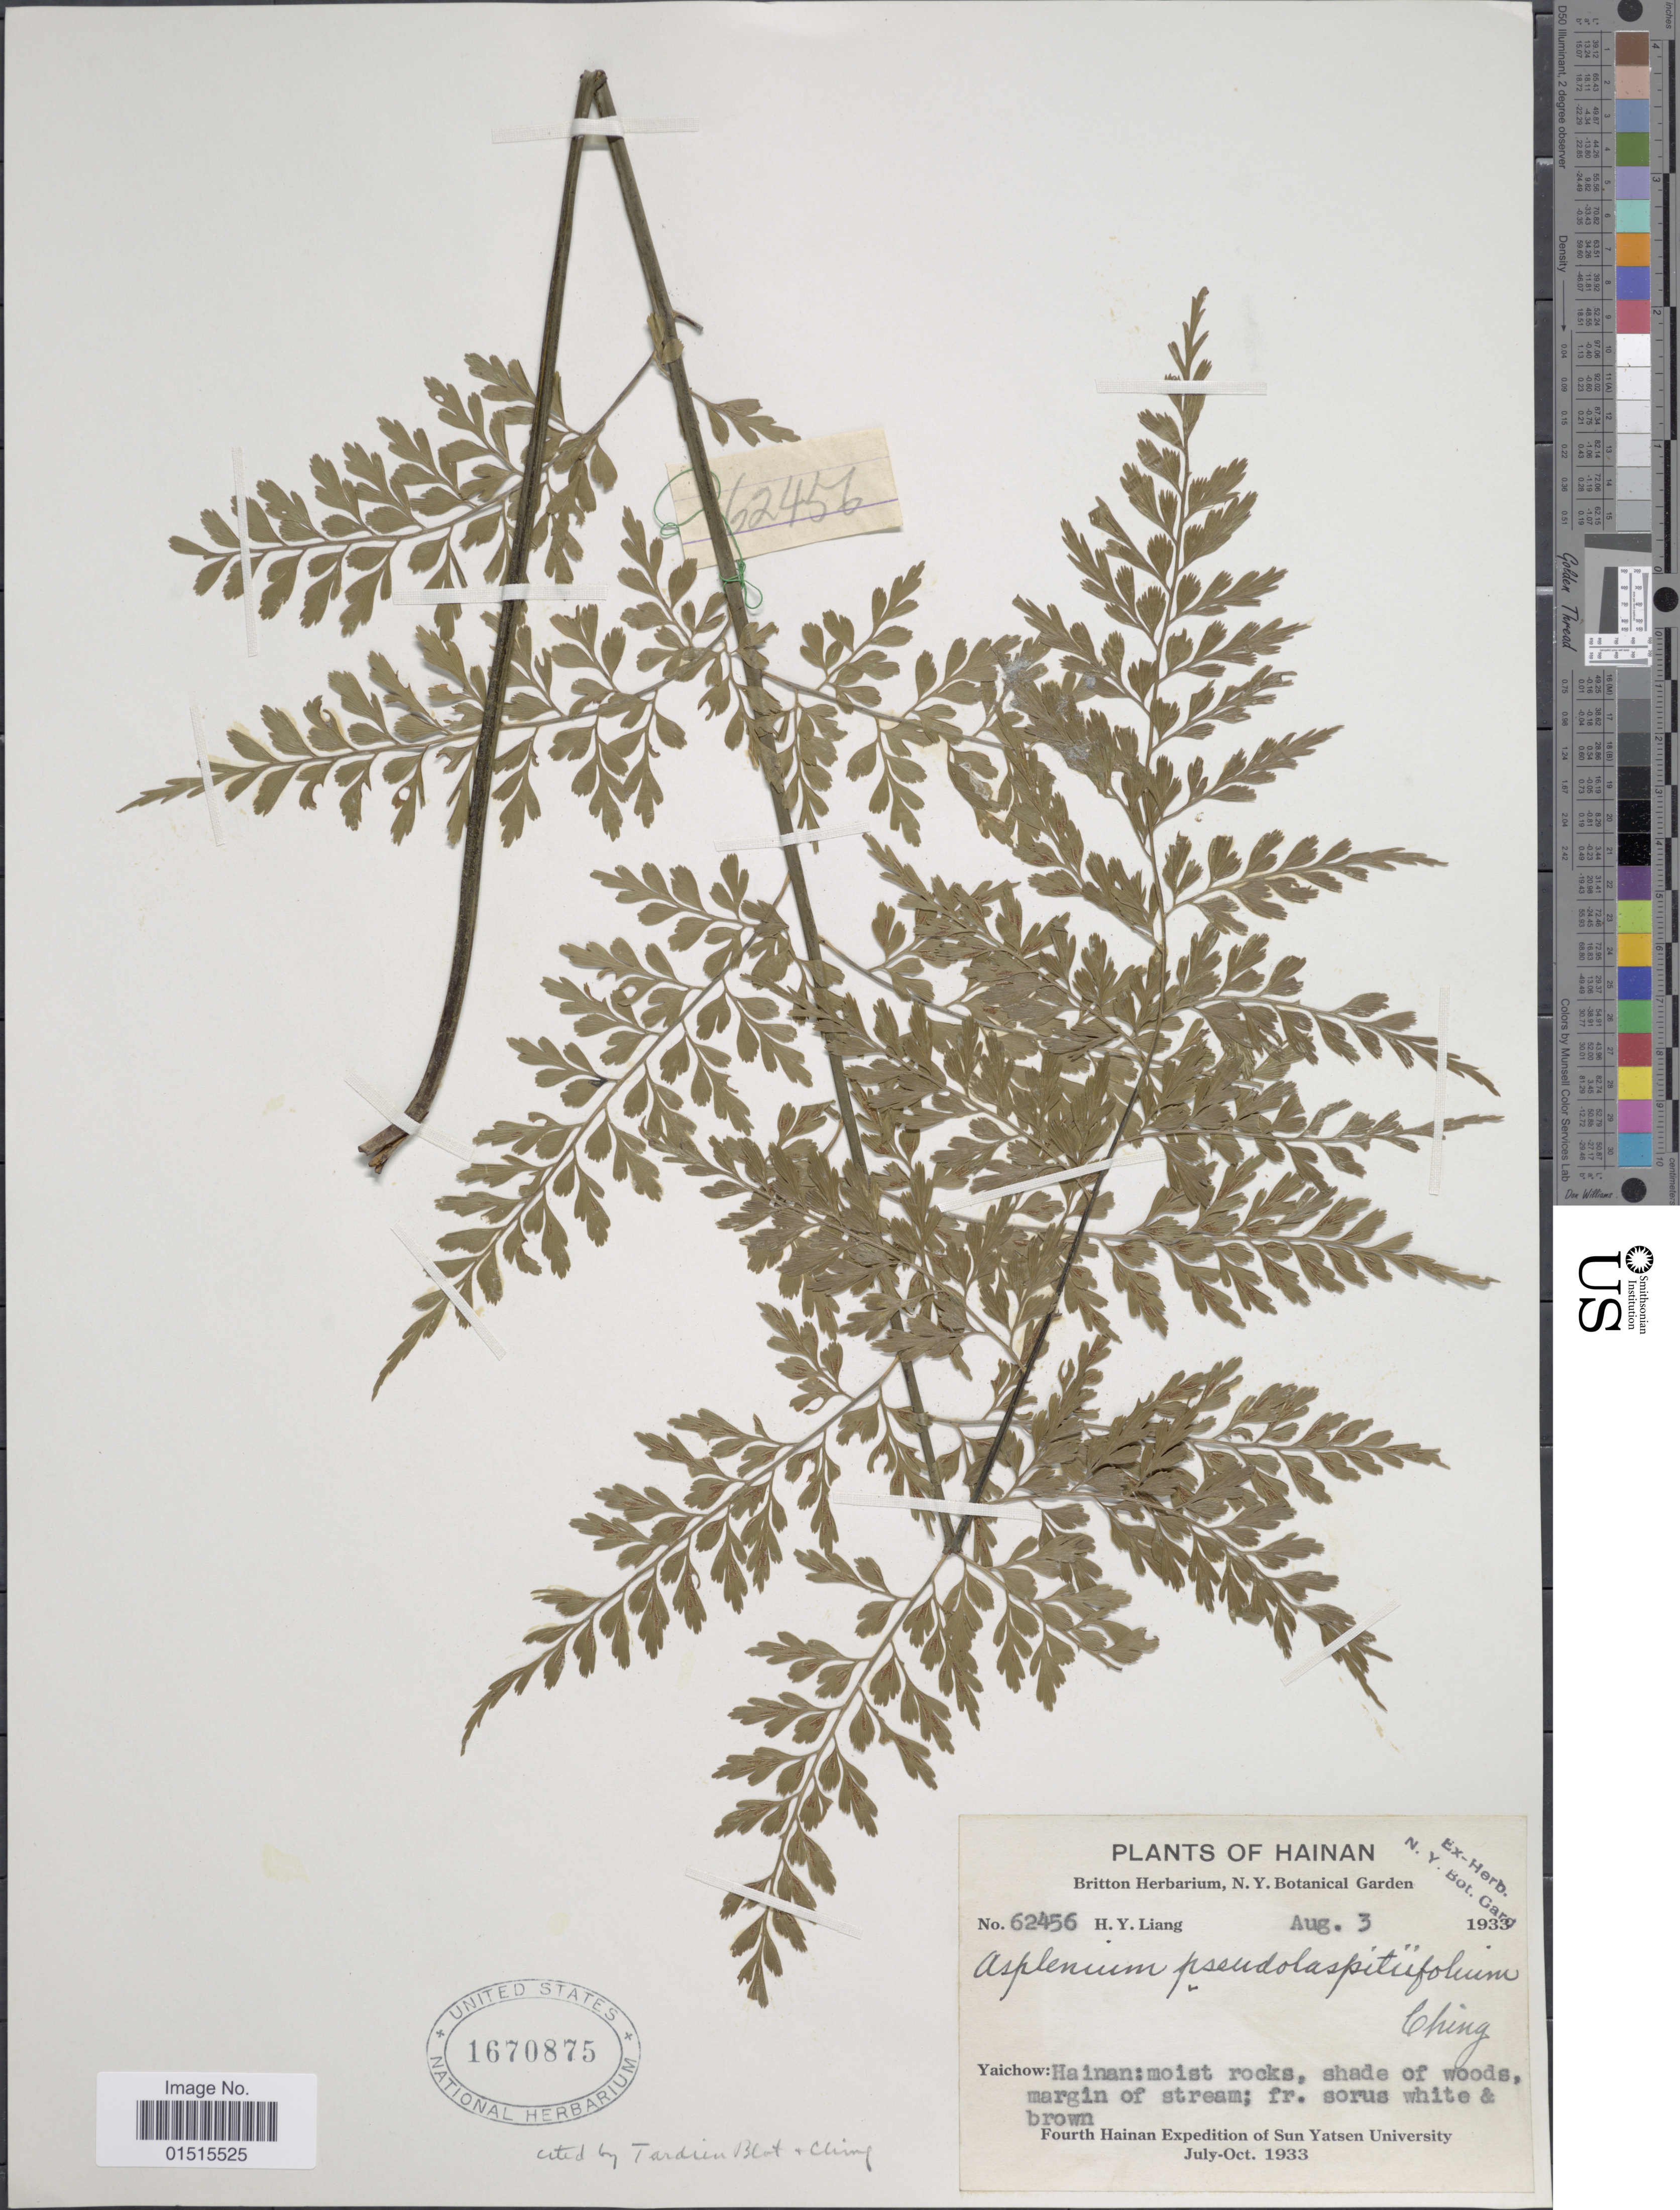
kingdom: Plantae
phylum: Tracheophyta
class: Polypodiopsida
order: Polypodiales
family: Aspleniaceae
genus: Asplenium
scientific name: Asplenium pseudolaserpitiifolium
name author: Ching ex Tardieu & Ching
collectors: H. Y. Liang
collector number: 62456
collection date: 1933-08-03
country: China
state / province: Hainan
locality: Yaichow: Moist rocks, shade of woods, margin of stream; fr. sorus white & brown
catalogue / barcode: US 1670875